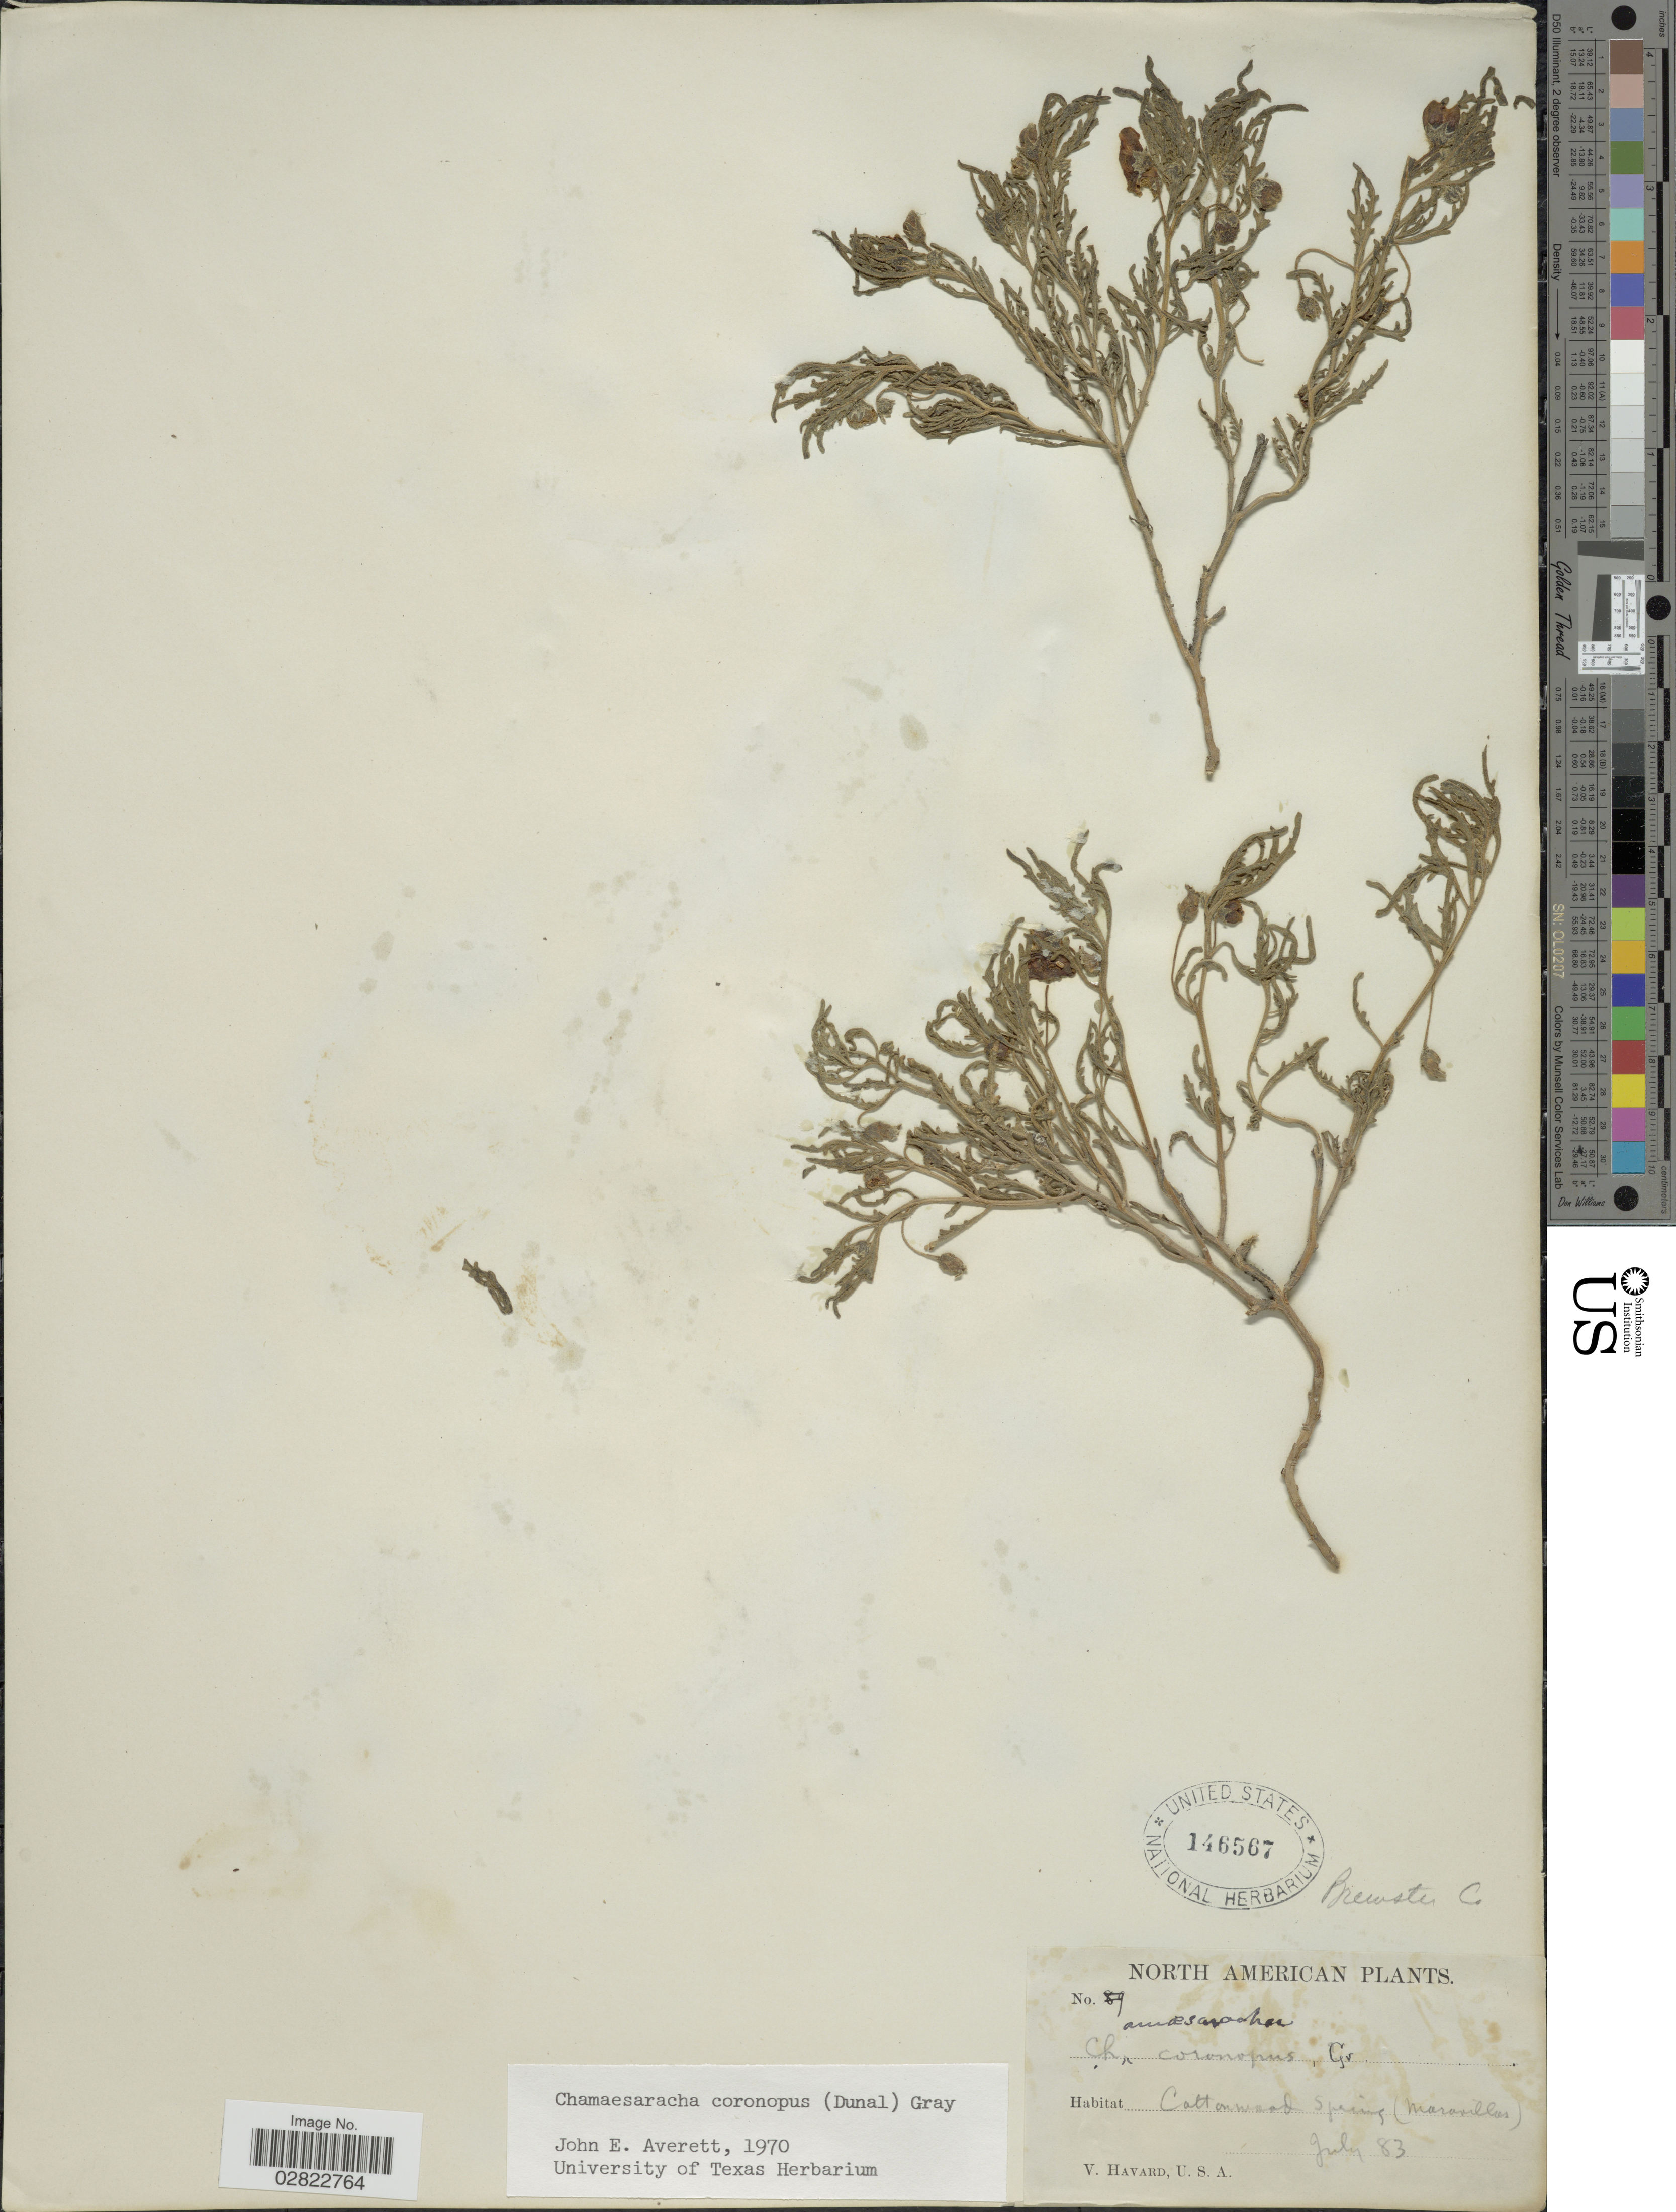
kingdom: Plantae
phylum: Tracheophyta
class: Magnoliopsida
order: Solanales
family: Solanaceae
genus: Chamaesaracha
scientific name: Chamaesaracha coronopus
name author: (Dunal) A. Gray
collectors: V. Havard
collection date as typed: Transcribed d/m/y: /7/83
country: United States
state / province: Texas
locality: Cottonwood Springs, Maravillas, Brewster Co.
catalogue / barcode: US 146567